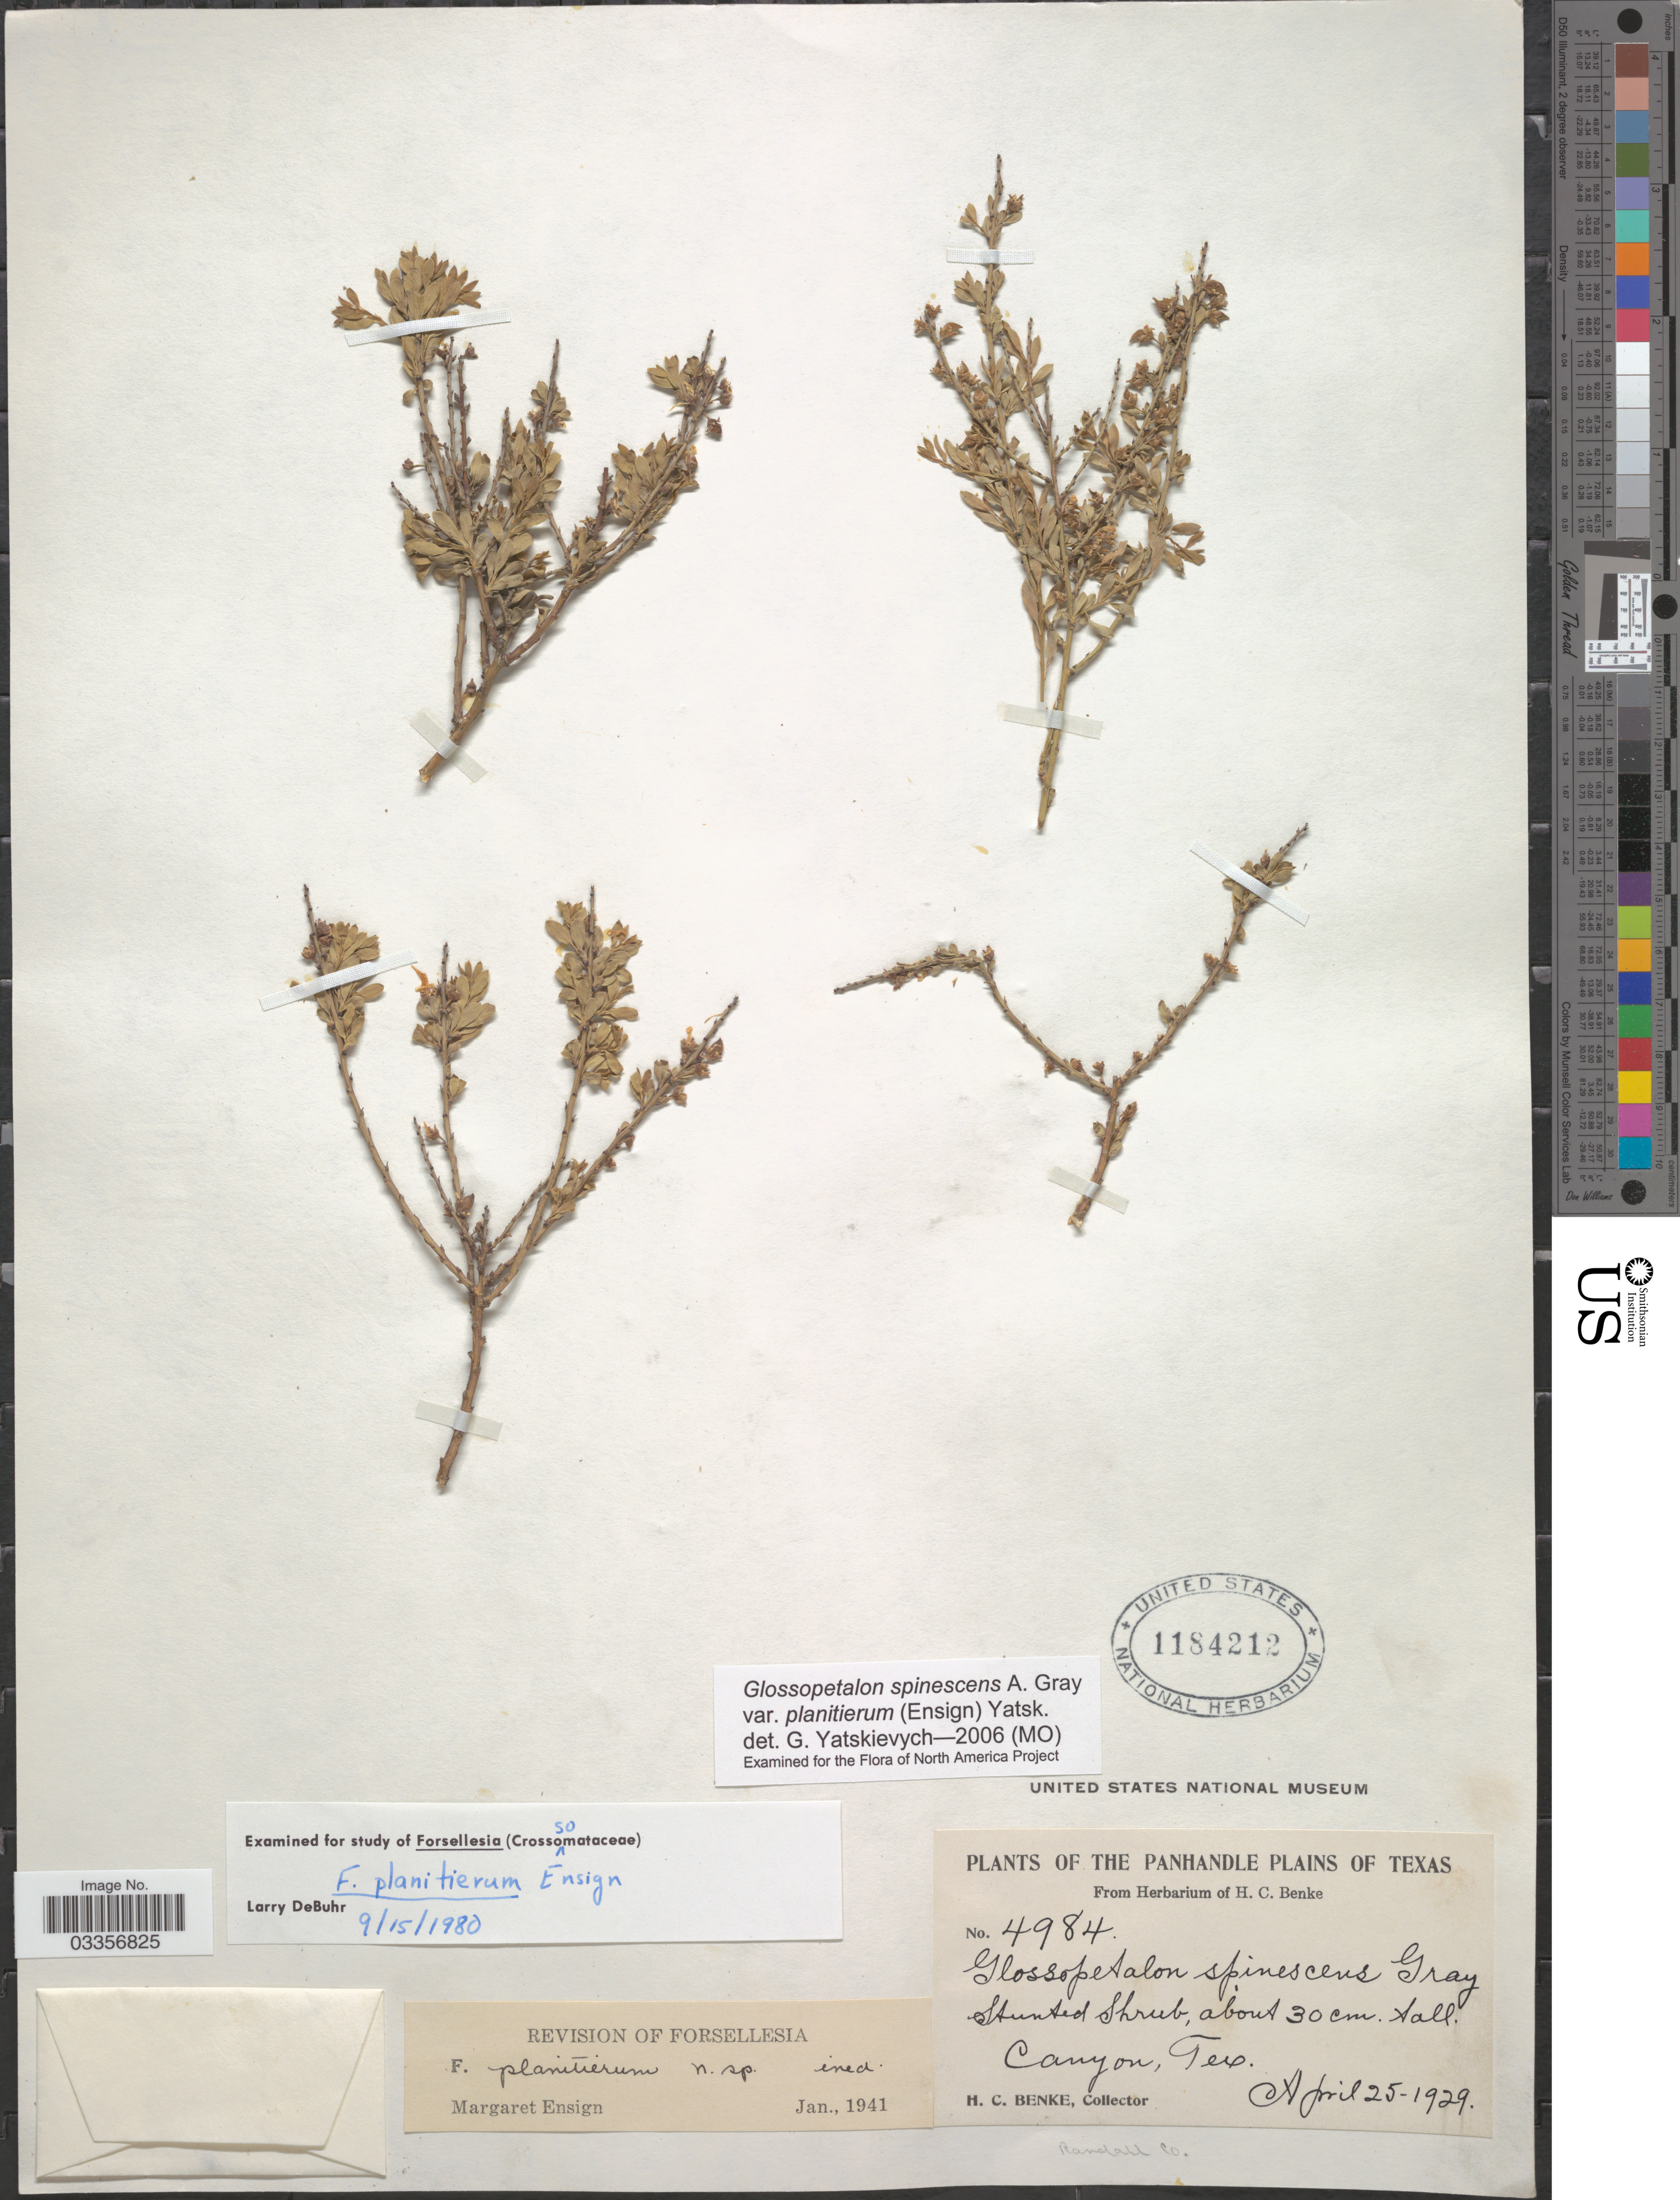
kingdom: Plantae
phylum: Tracheophyta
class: Magnoliopsida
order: Crossosomatales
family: Crossosomataceae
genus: Glossopetalon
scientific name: Glossopetalon spinescens var. planitierum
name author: (Ensign) Yatsk.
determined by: Yatskievych, G.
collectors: H. Benke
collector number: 4984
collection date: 1929-04-25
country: United States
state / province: Texas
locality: The Panhandle Plains, Canyon, Randall Co.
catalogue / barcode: US 1184212